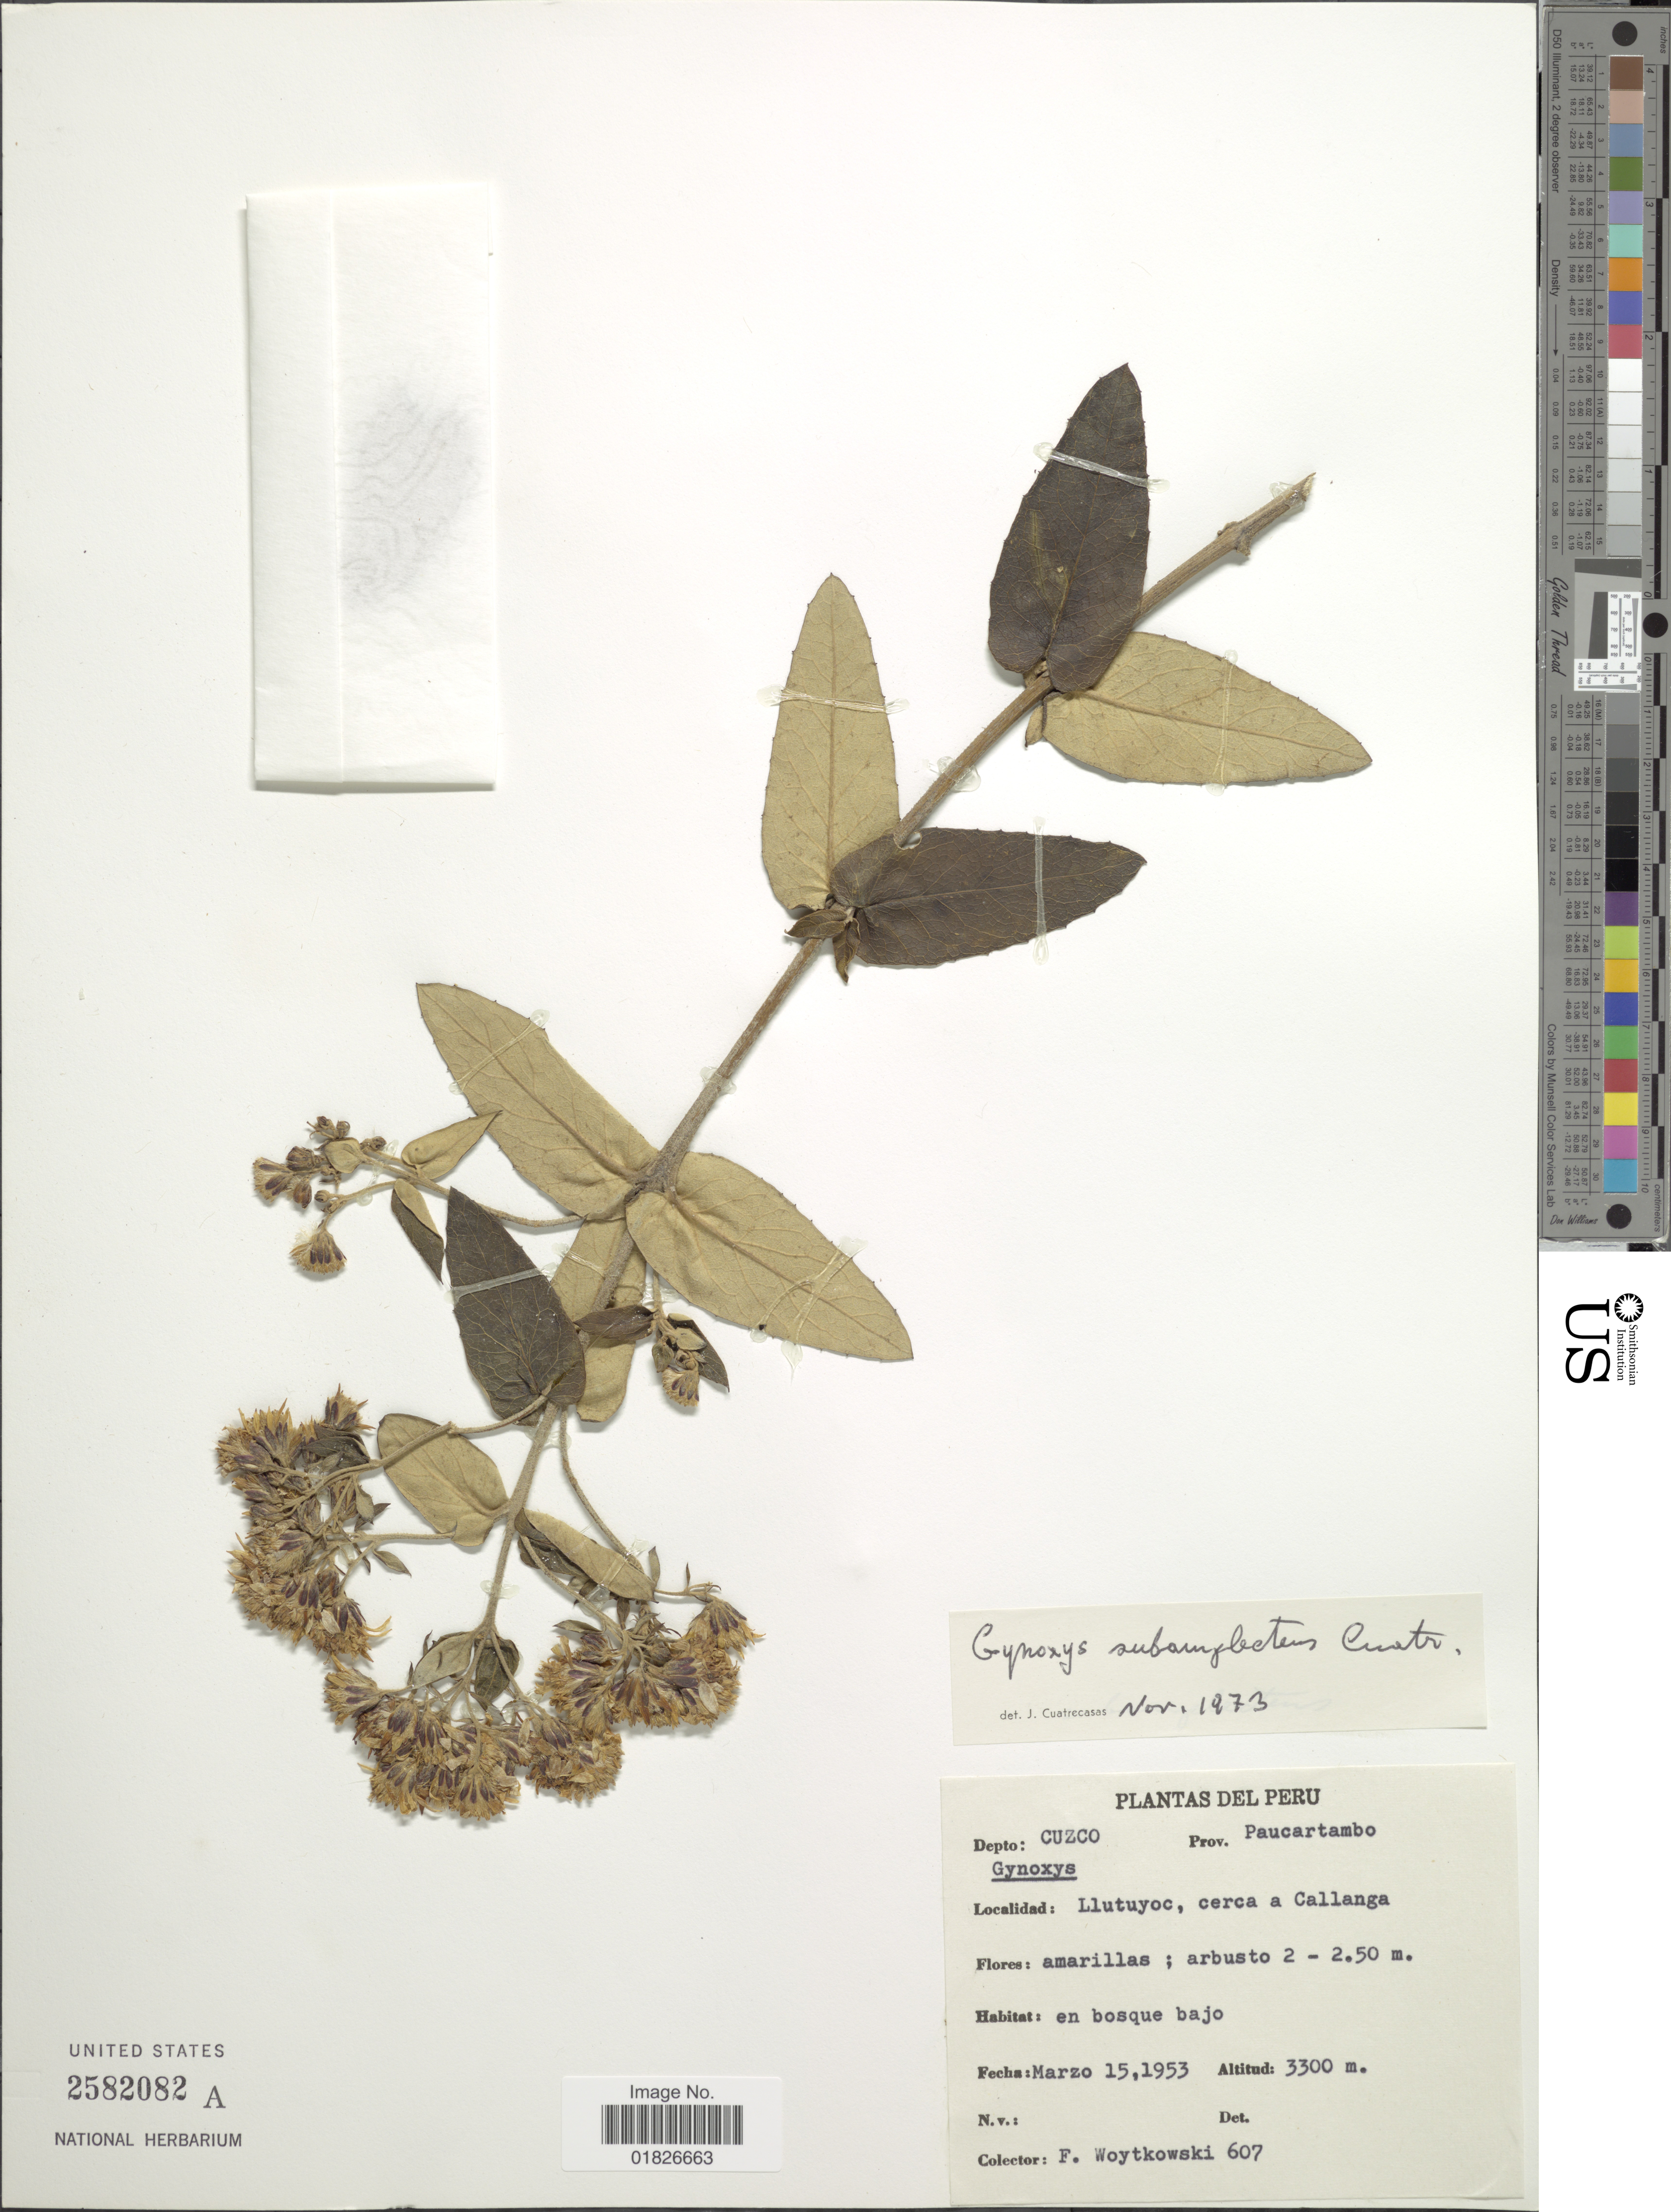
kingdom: Plantae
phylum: Tracheophyta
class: Magnoliopsida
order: Asterales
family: Asteraceae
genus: Gynoxys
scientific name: Gynoxys subamplectens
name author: Cuatrec.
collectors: F. Woytkowski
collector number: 607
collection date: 1953-03-15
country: Peru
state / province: Cusco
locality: Prov. Paucartambo, Llutuyoc, cercaa Callanga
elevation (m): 3300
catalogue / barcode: US 2582082A